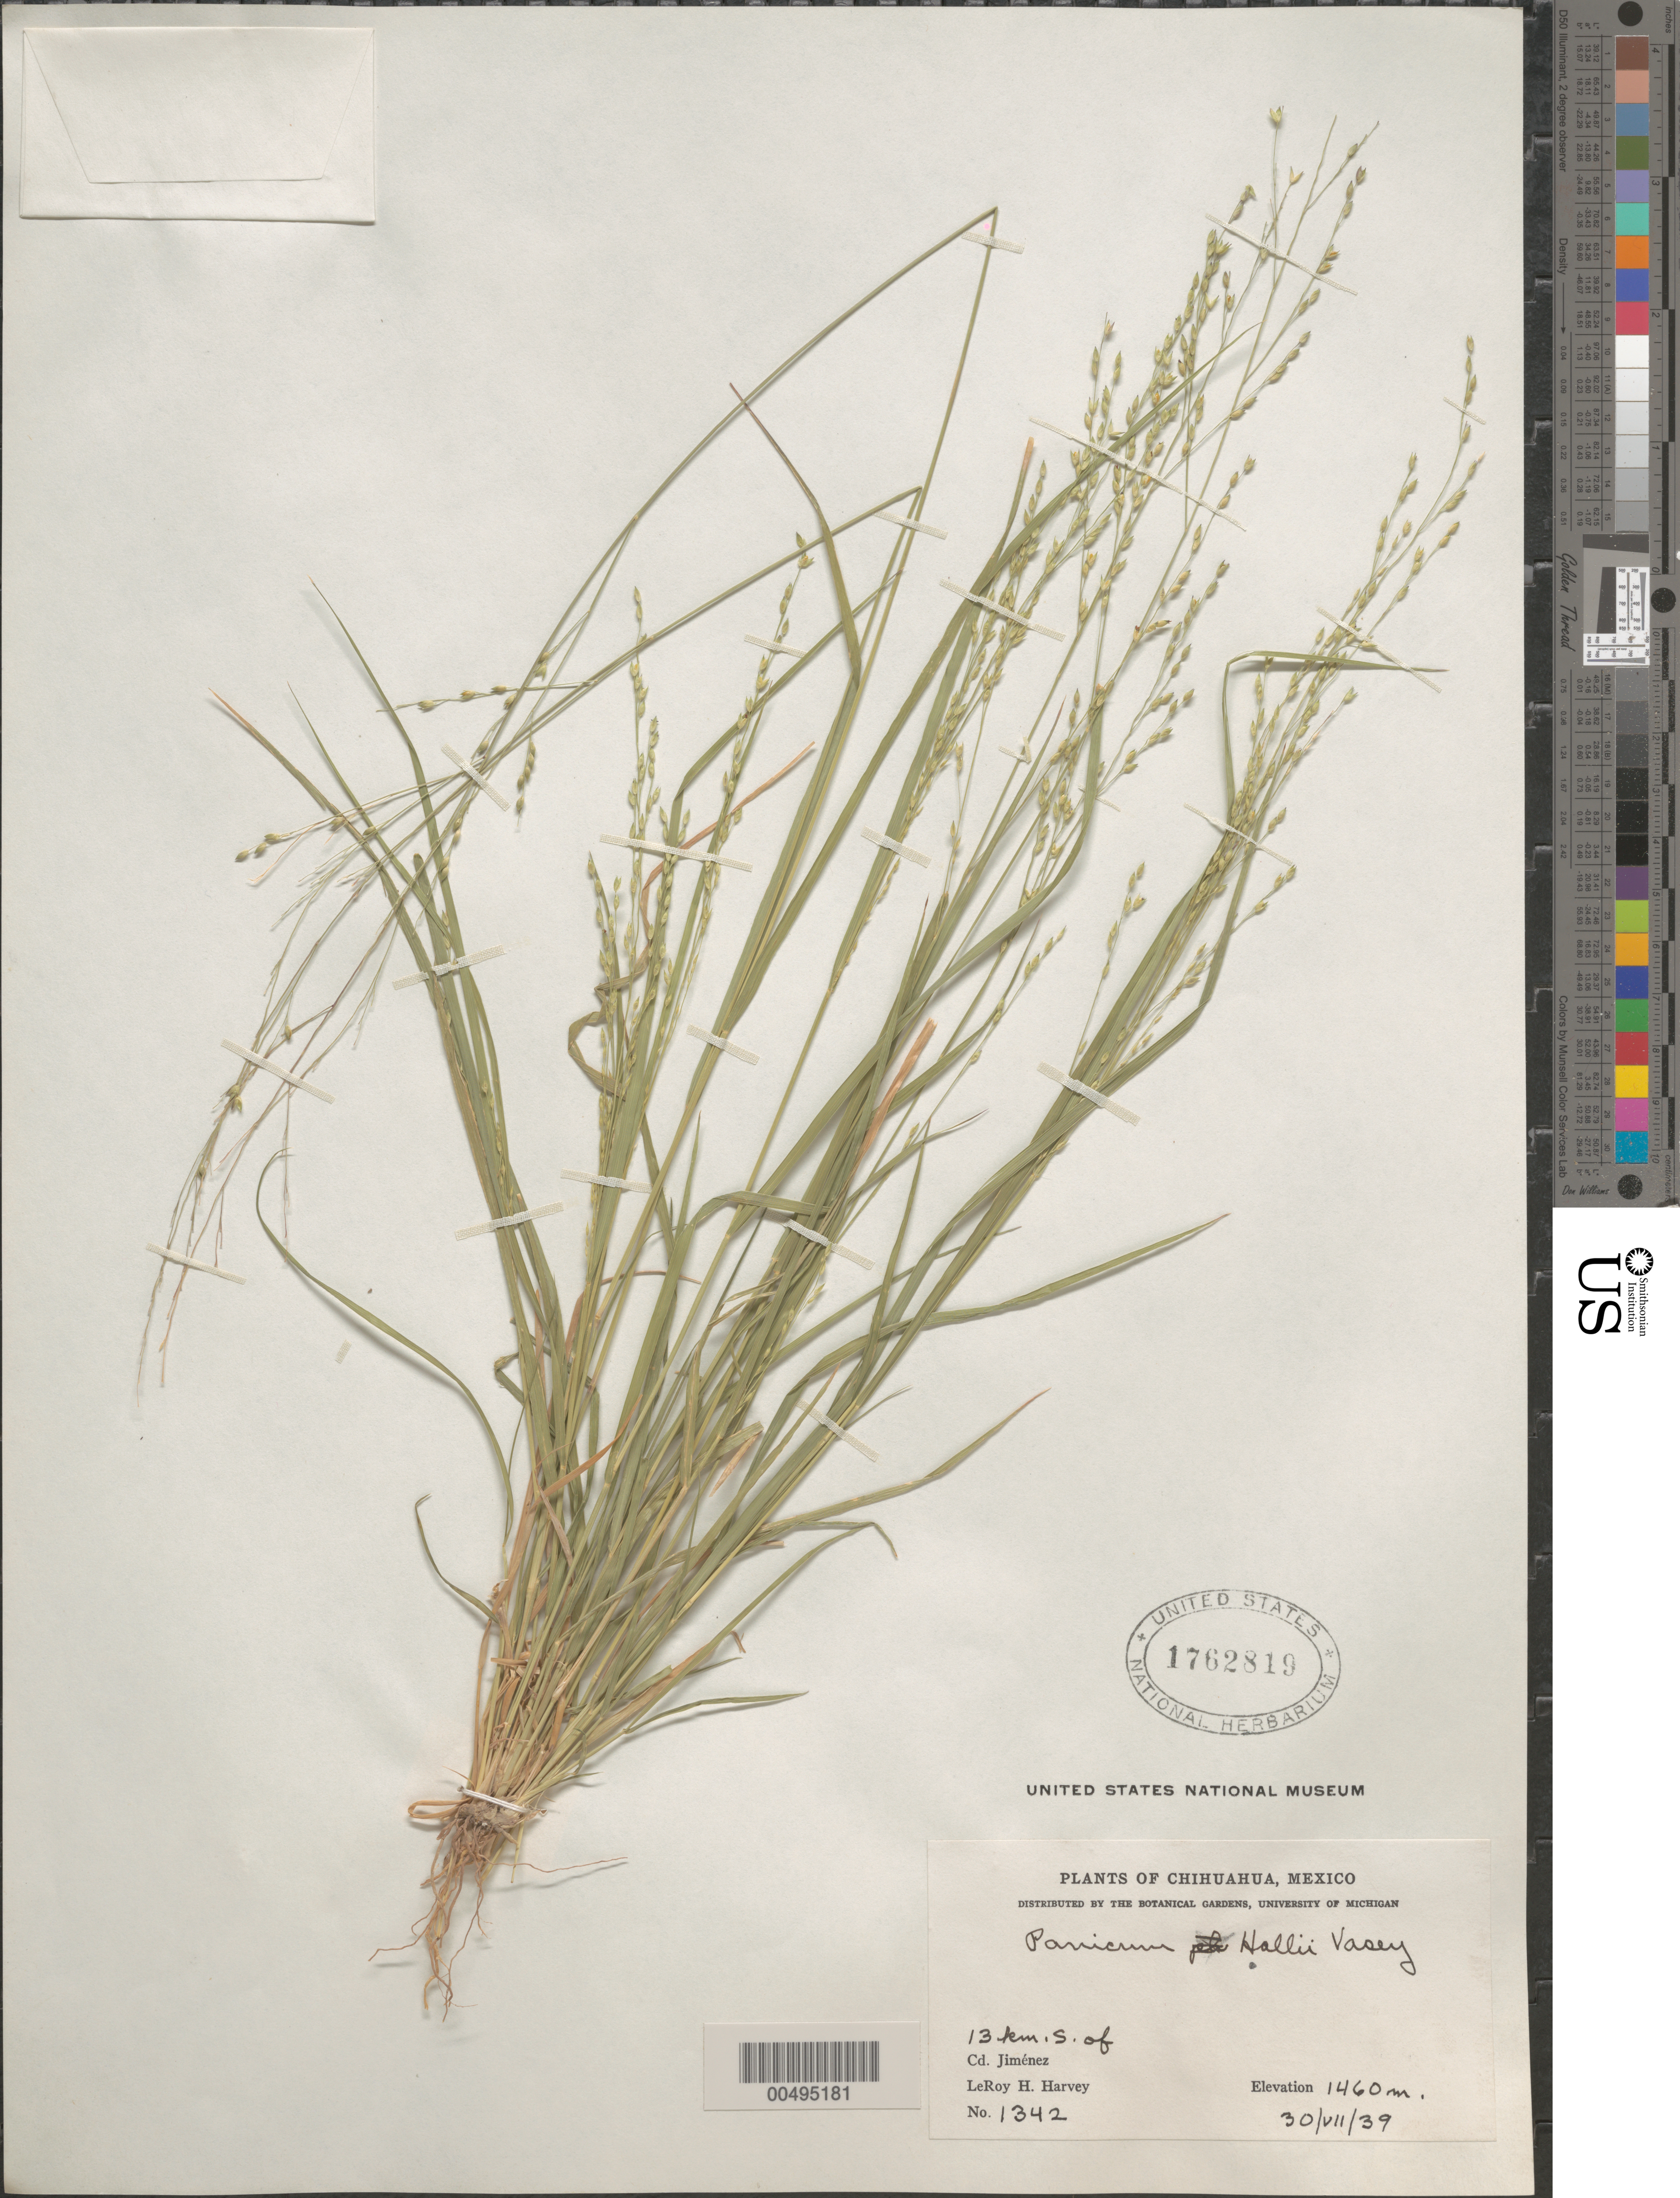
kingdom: Plantae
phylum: Tracheophyta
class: Liliopsida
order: Poales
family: Poaceae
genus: Panicum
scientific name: Panicum hallii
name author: Vasey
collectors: L. H. Harvey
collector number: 1342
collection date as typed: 30 Jul 1939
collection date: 1939-07-30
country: Mexico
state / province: Chihuahua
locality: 13 km S of Cd. Jiménez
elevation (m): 1460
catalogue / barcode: US 1762819